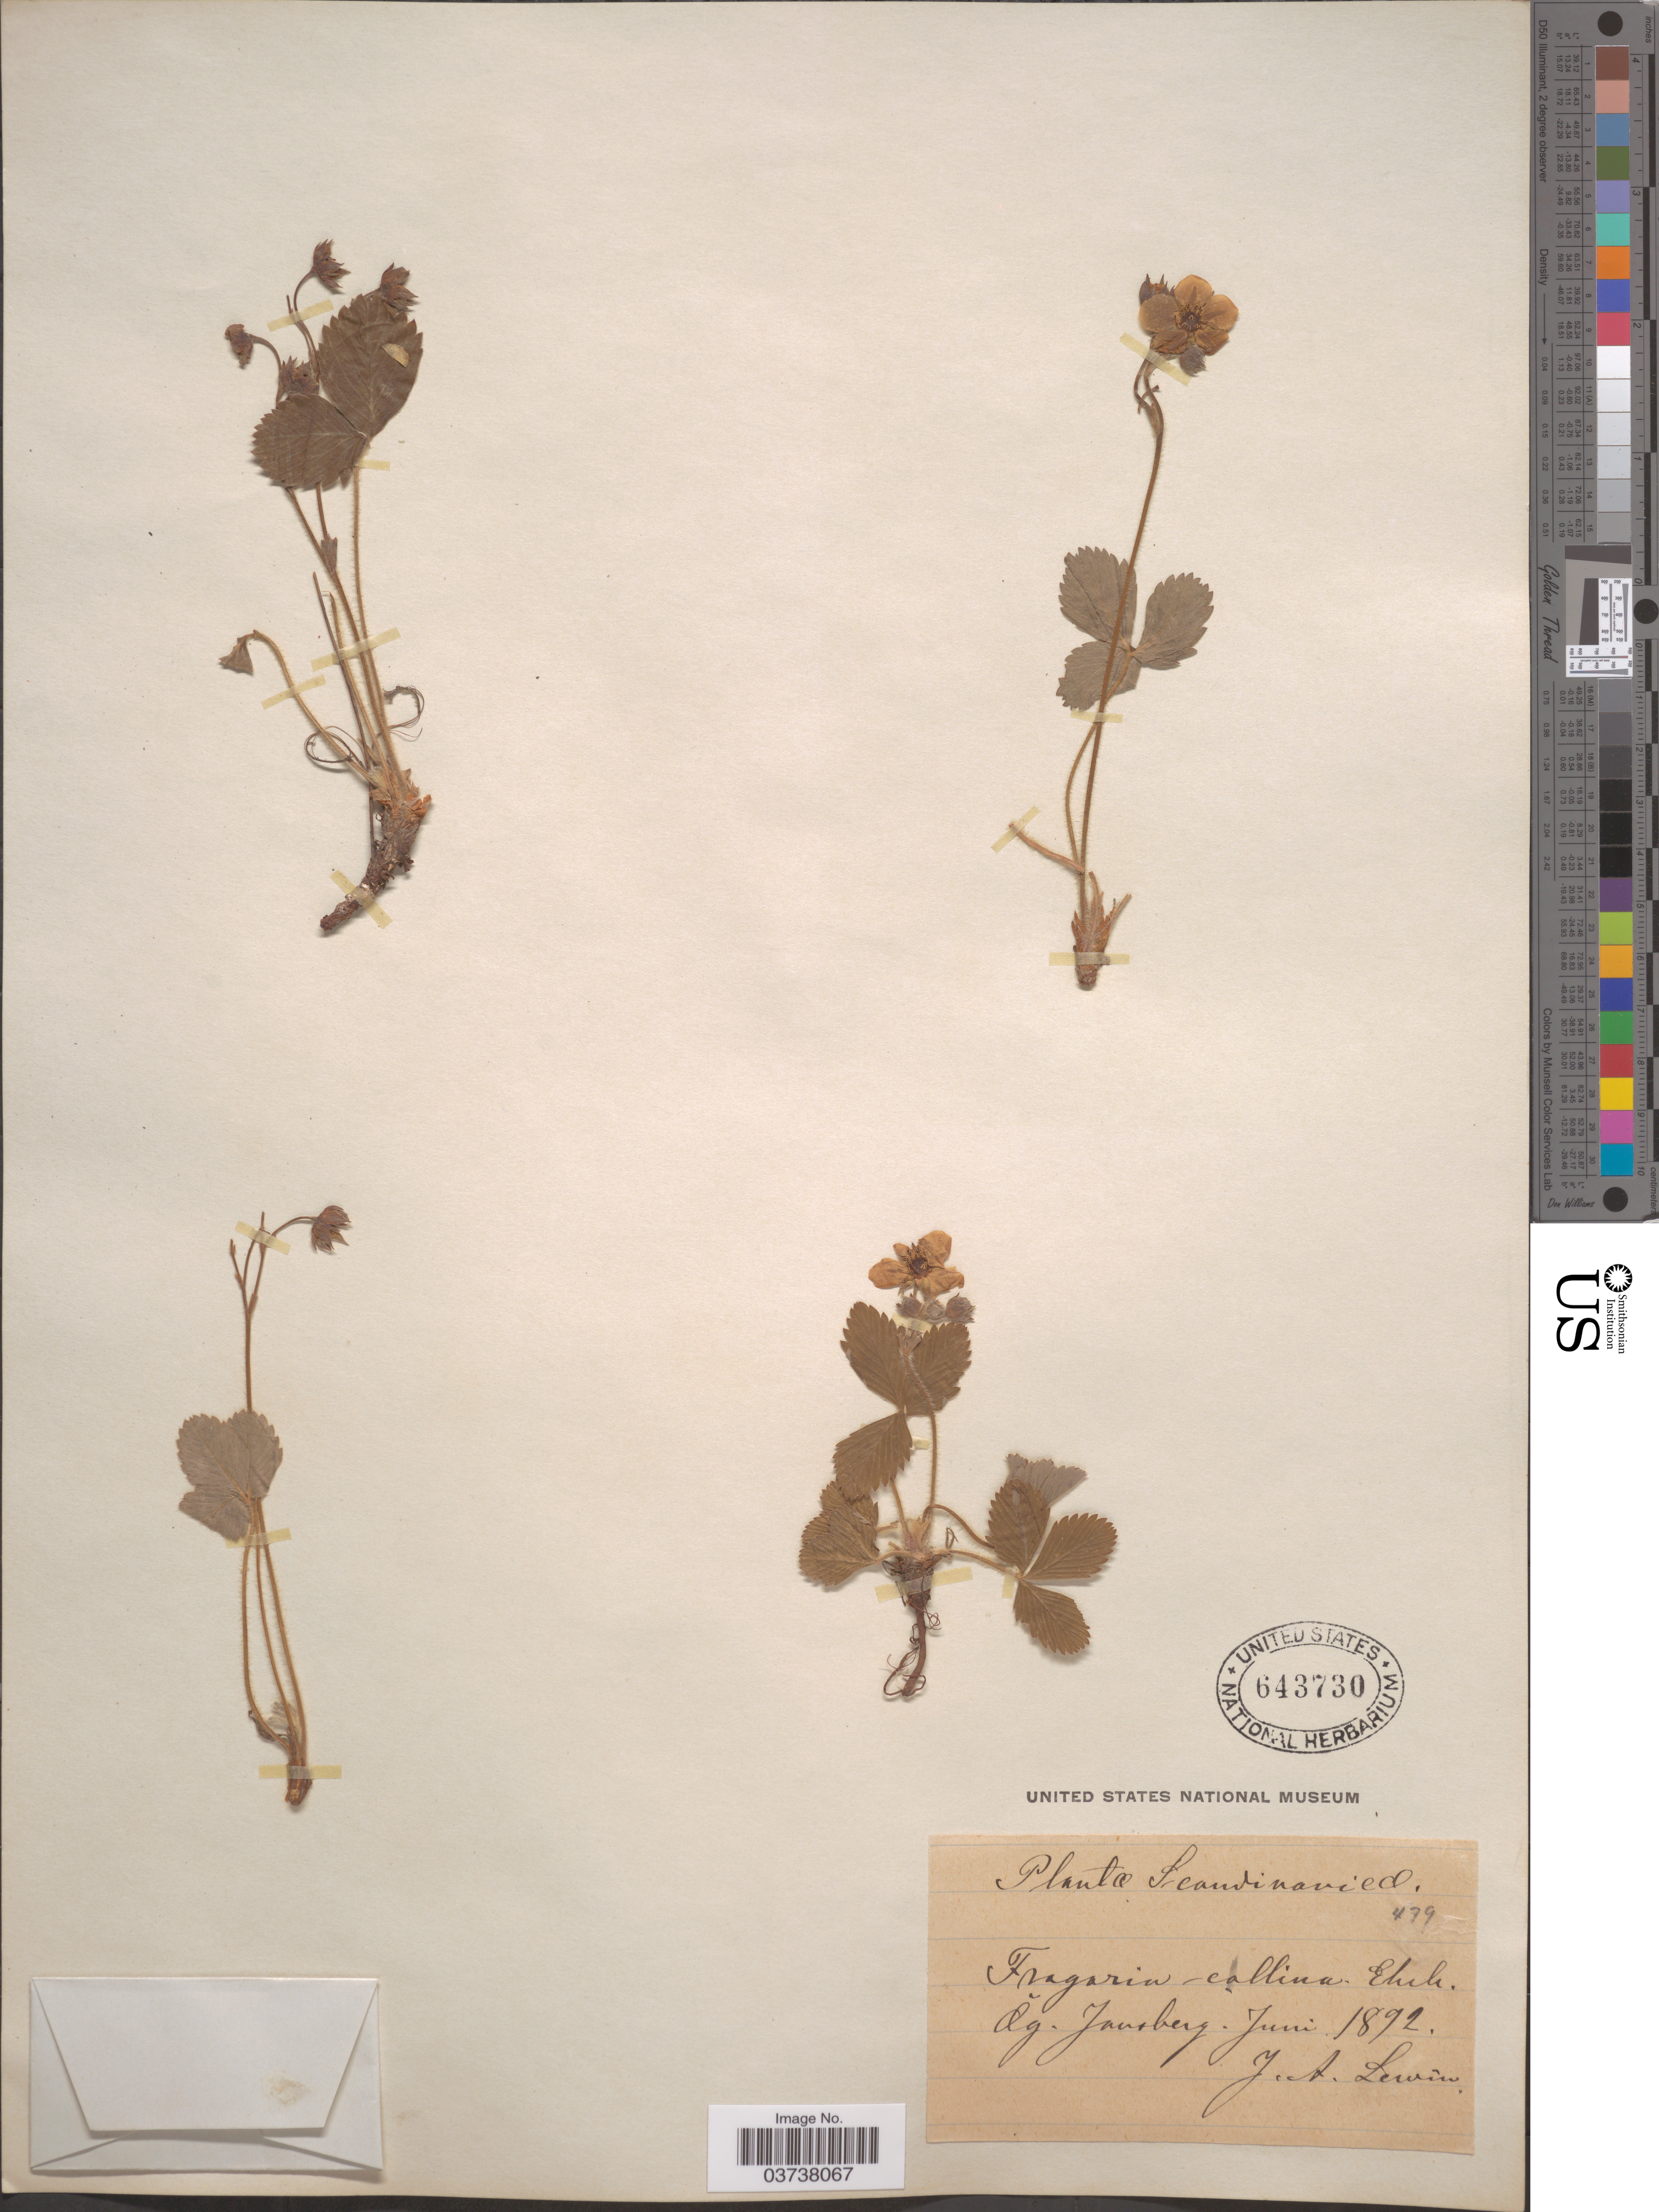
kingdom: Plantae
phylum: Tracheophyta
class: Magnoliopsida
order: Rosales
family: Rosaceae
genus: Fragaria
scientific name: Fragaria collina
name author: Ehrh.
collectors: J. Lewin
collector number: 479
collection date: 1892-06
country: Sweden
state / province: Östergötland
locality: Scandinavicae. Ŏg. Jansberg.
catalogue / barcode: US 643730